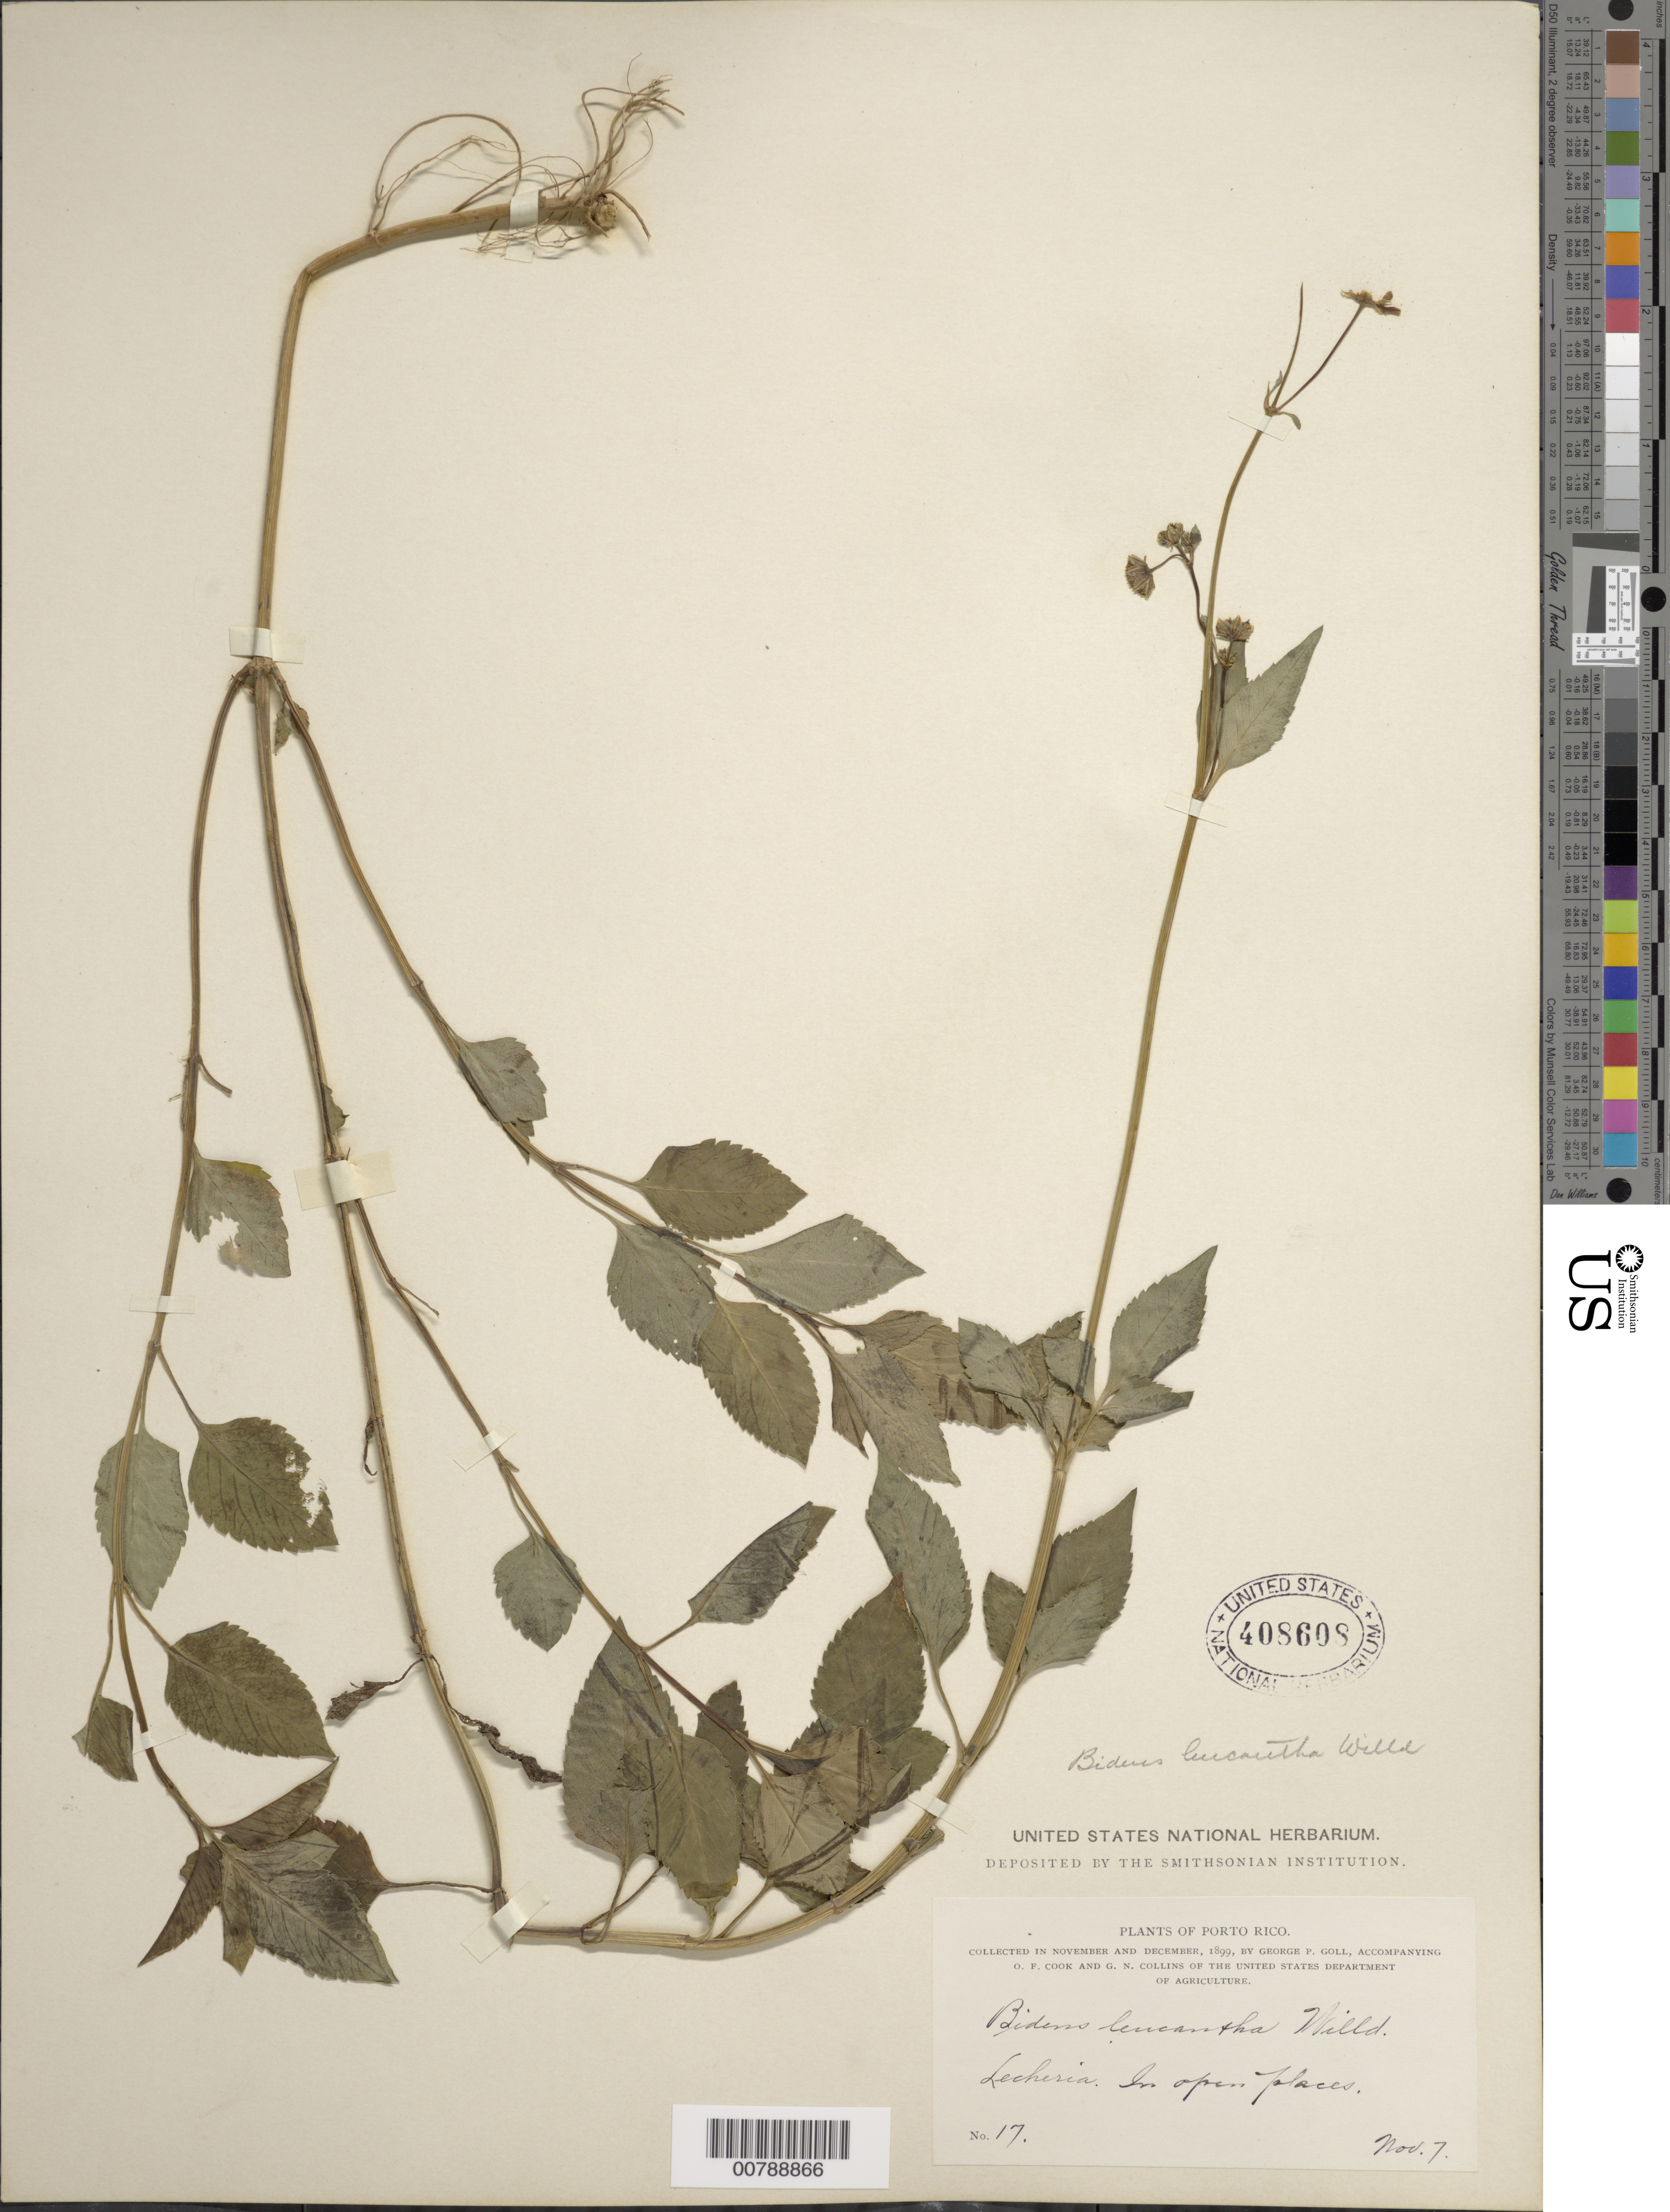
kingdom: Plantae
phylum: Tracheophyta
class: Magnoliopsida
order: Asterales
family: Asteraceae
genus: Bidens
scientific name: Bidens alba var. radiata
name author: (Sch. Bip.) R.E. Ballard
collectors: G. Goll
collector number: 17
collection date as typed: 07 Nov 1899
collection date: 1899-11-07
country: Puerto Rico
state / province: San Juan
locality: Lecheria, in open places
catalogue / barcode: US 408608